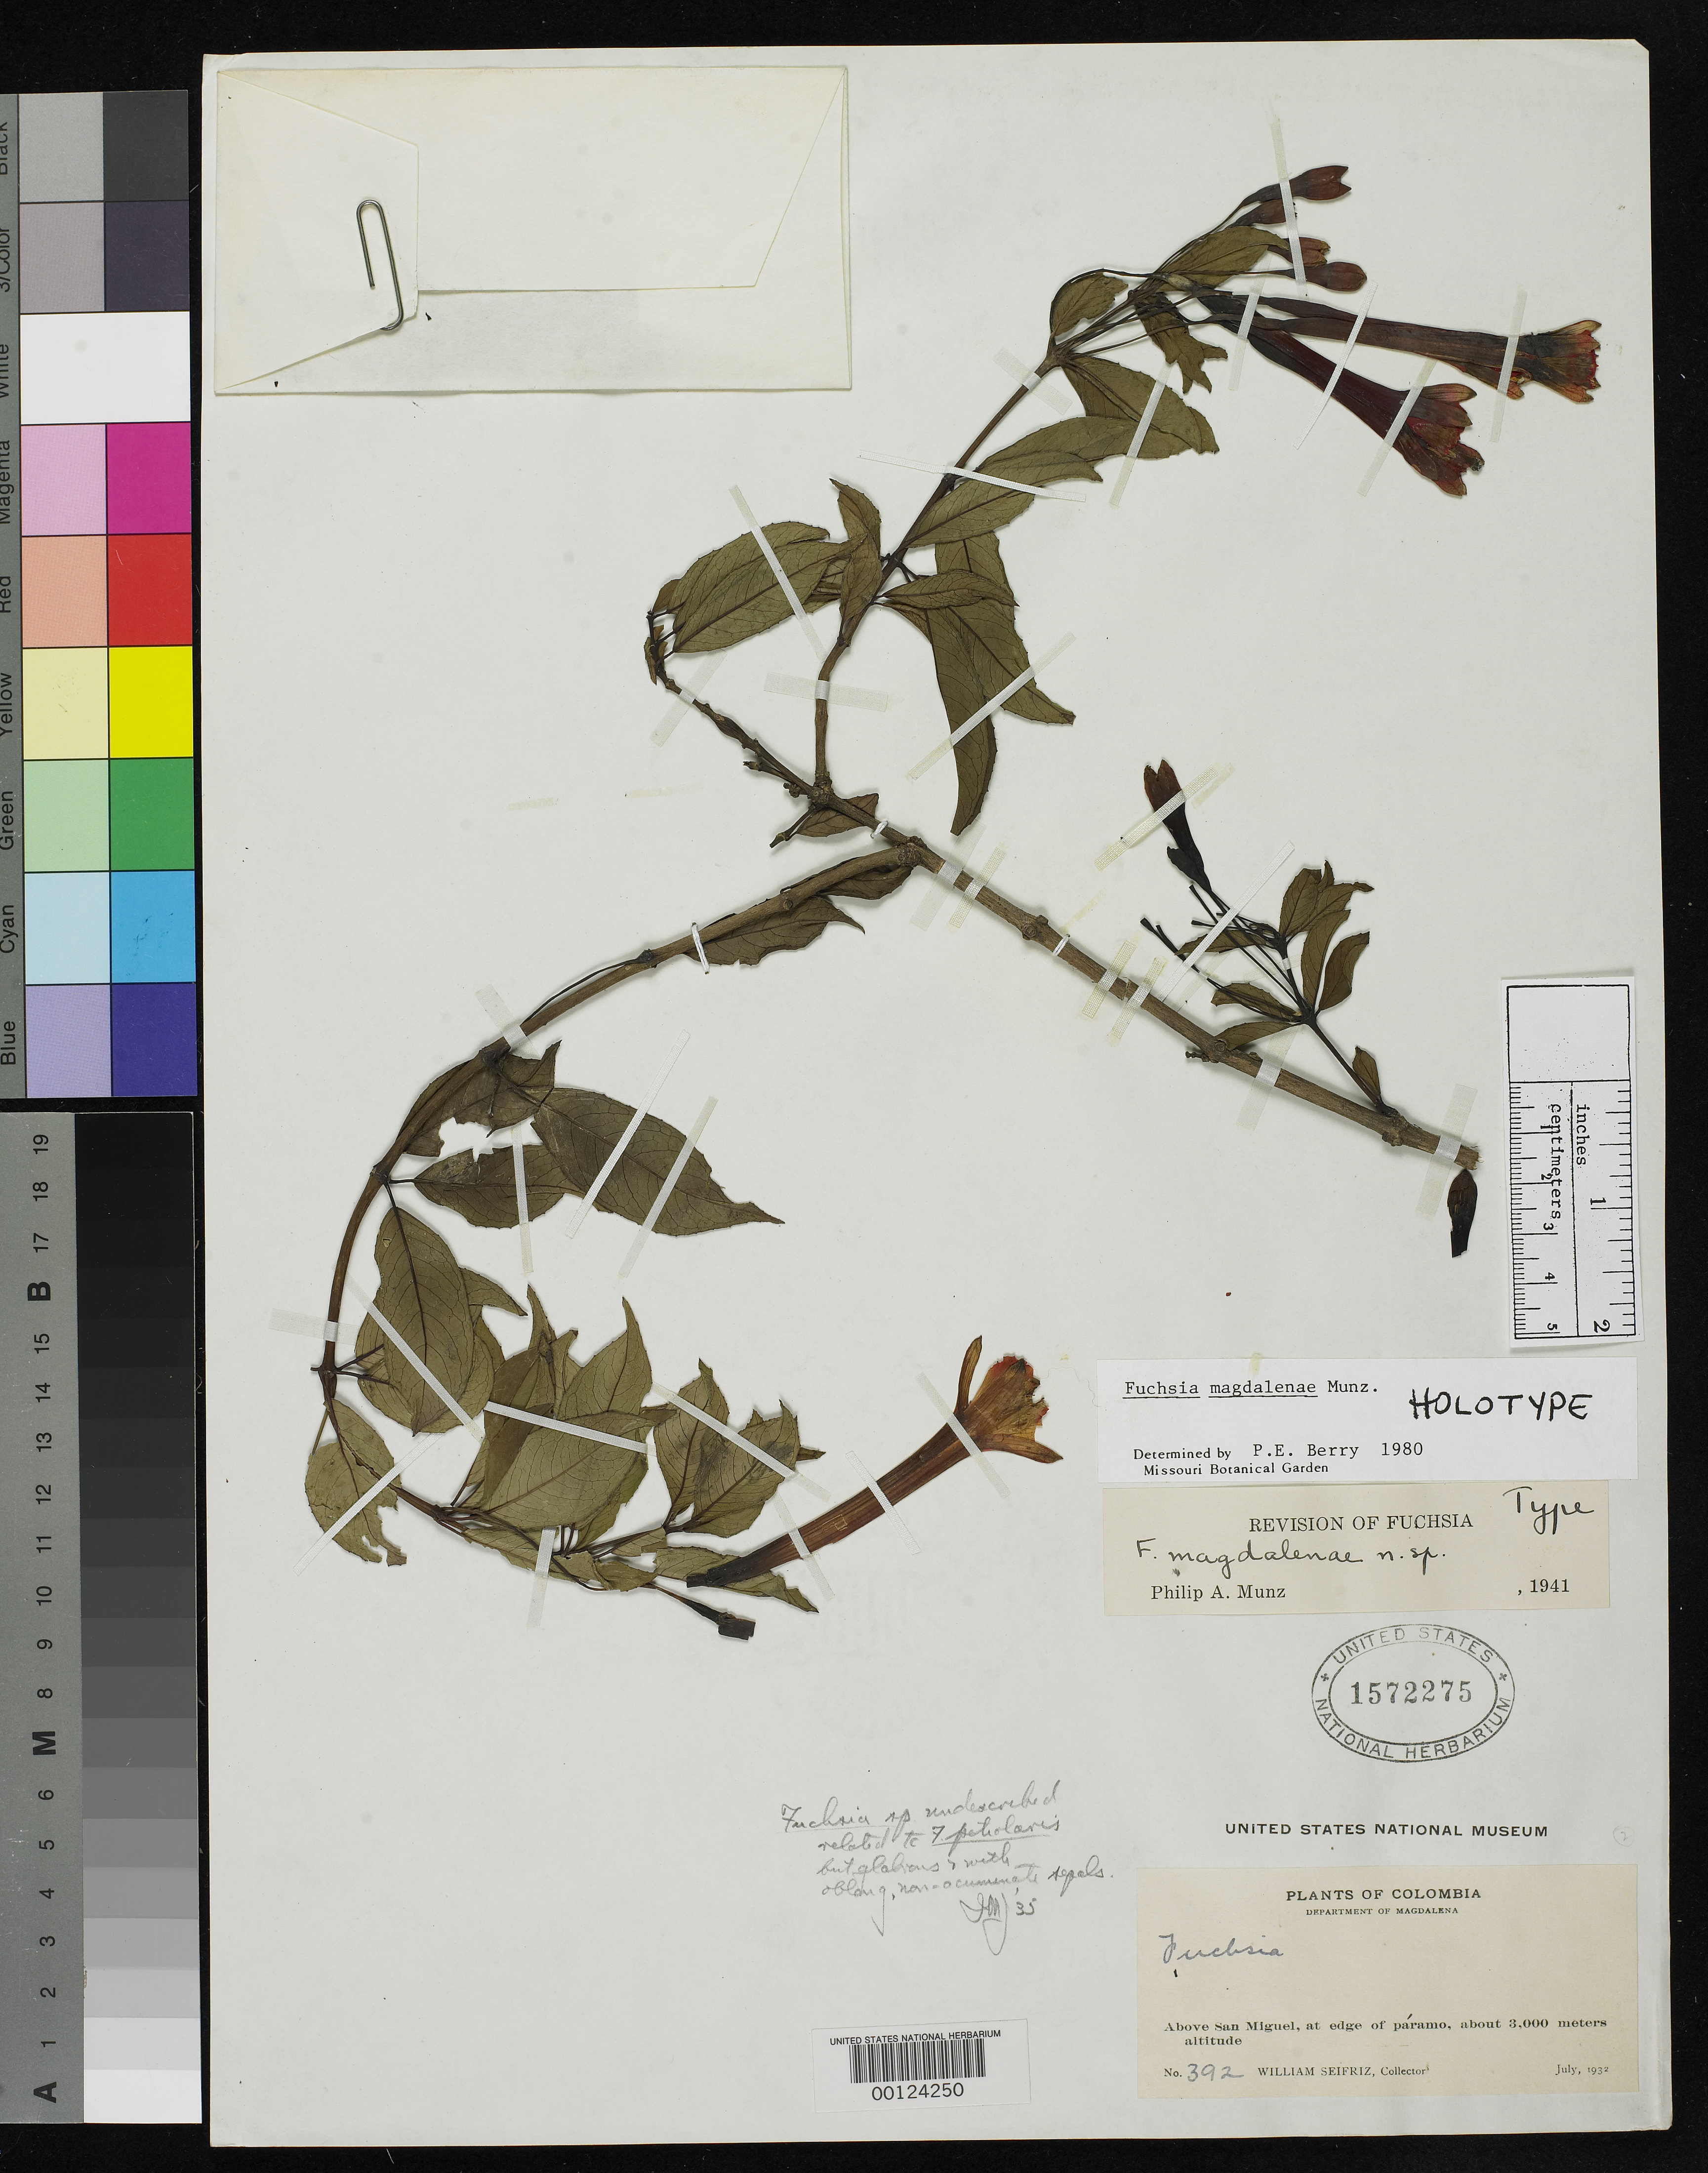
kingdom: Plantae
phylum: Tracheophyta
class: Magnoliopsida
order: Myrtales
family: Onagraceae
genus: Fuchsia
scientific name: Fuchsia magdalenae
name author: Munz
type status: Holotype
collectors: W. Seifriz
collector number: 392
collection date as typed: Jul 1932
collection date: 1932-07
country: Colombia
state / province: Magdalena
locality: Above Sal Miguel, edge of Paramo.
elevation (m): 3000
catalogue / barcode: US 1572275